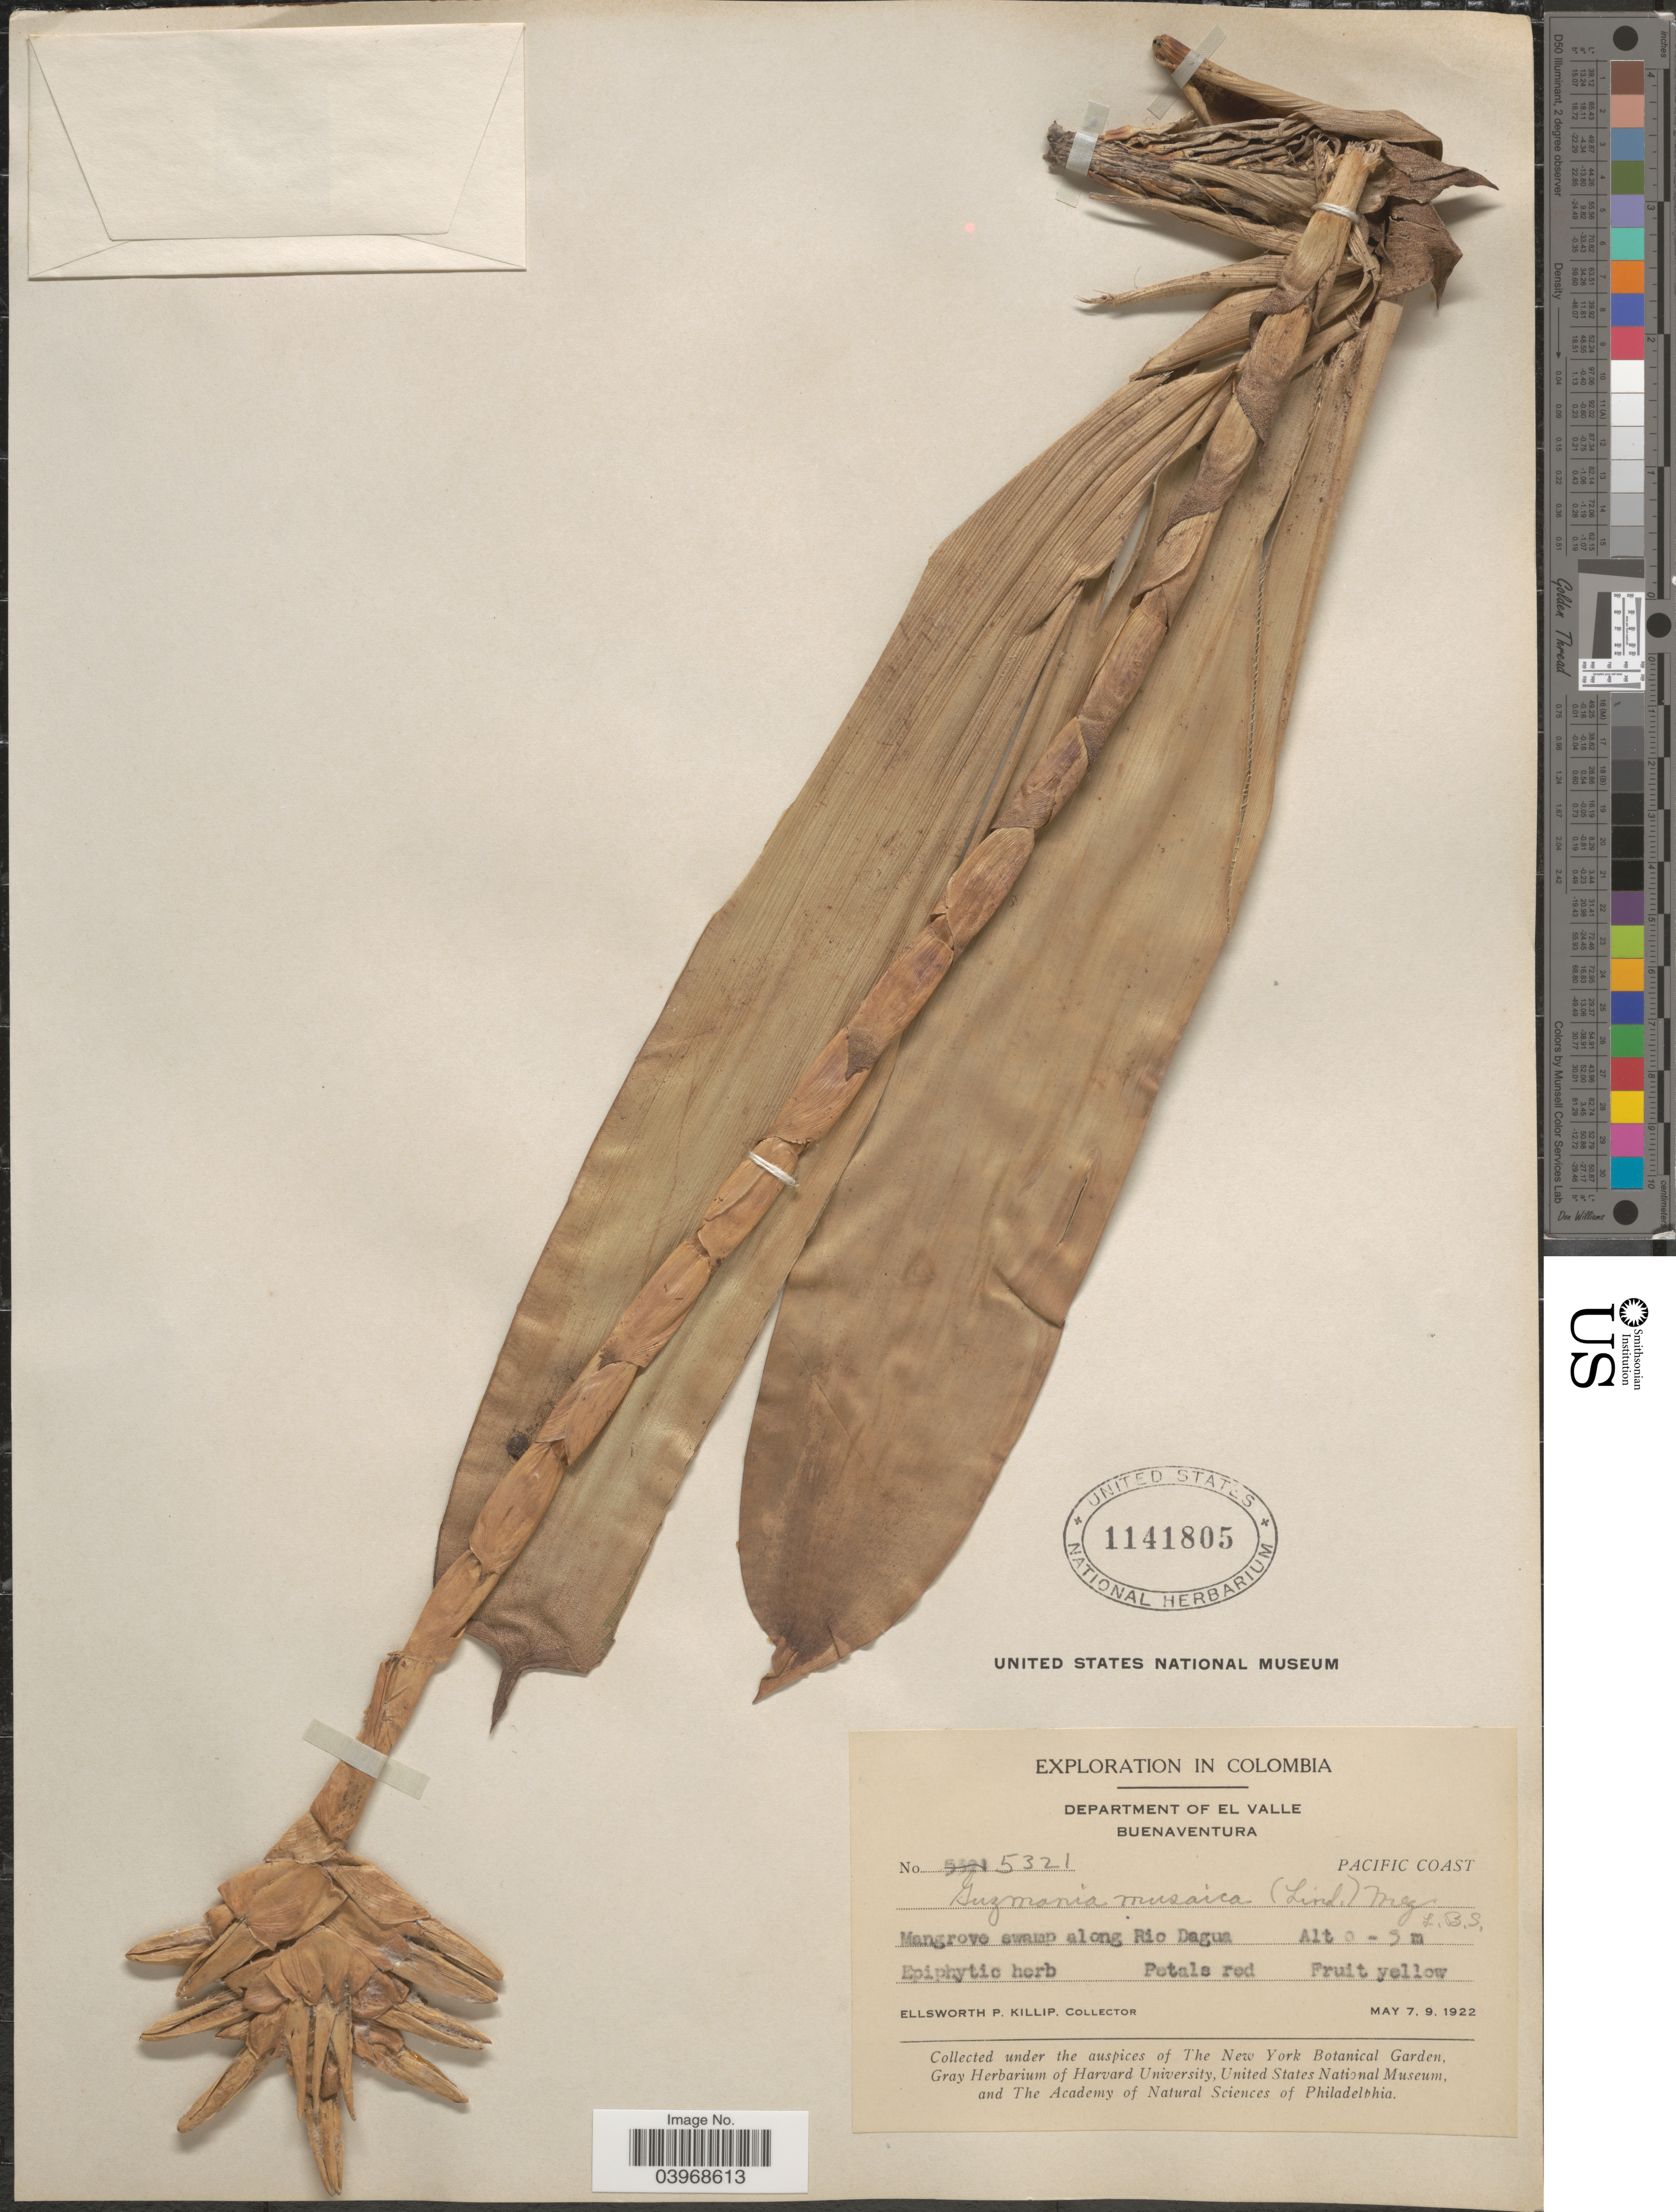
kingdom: Plantae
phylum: Tracheophyta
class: Liliopsida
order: Poales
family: Bromeliaceae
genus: Guzmania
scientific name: Guzmania musaica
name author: (Linden & André) Mez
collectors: E. P. Killip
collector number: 5321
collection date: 1922-05-07/1922-05-09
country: Colombia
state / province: Valle del Cauca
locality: Department of El Valle. Buenaventura. Pacific Coast. Mangrove swamp along Rio Dagua.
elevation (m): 0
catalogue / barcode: US 1141805